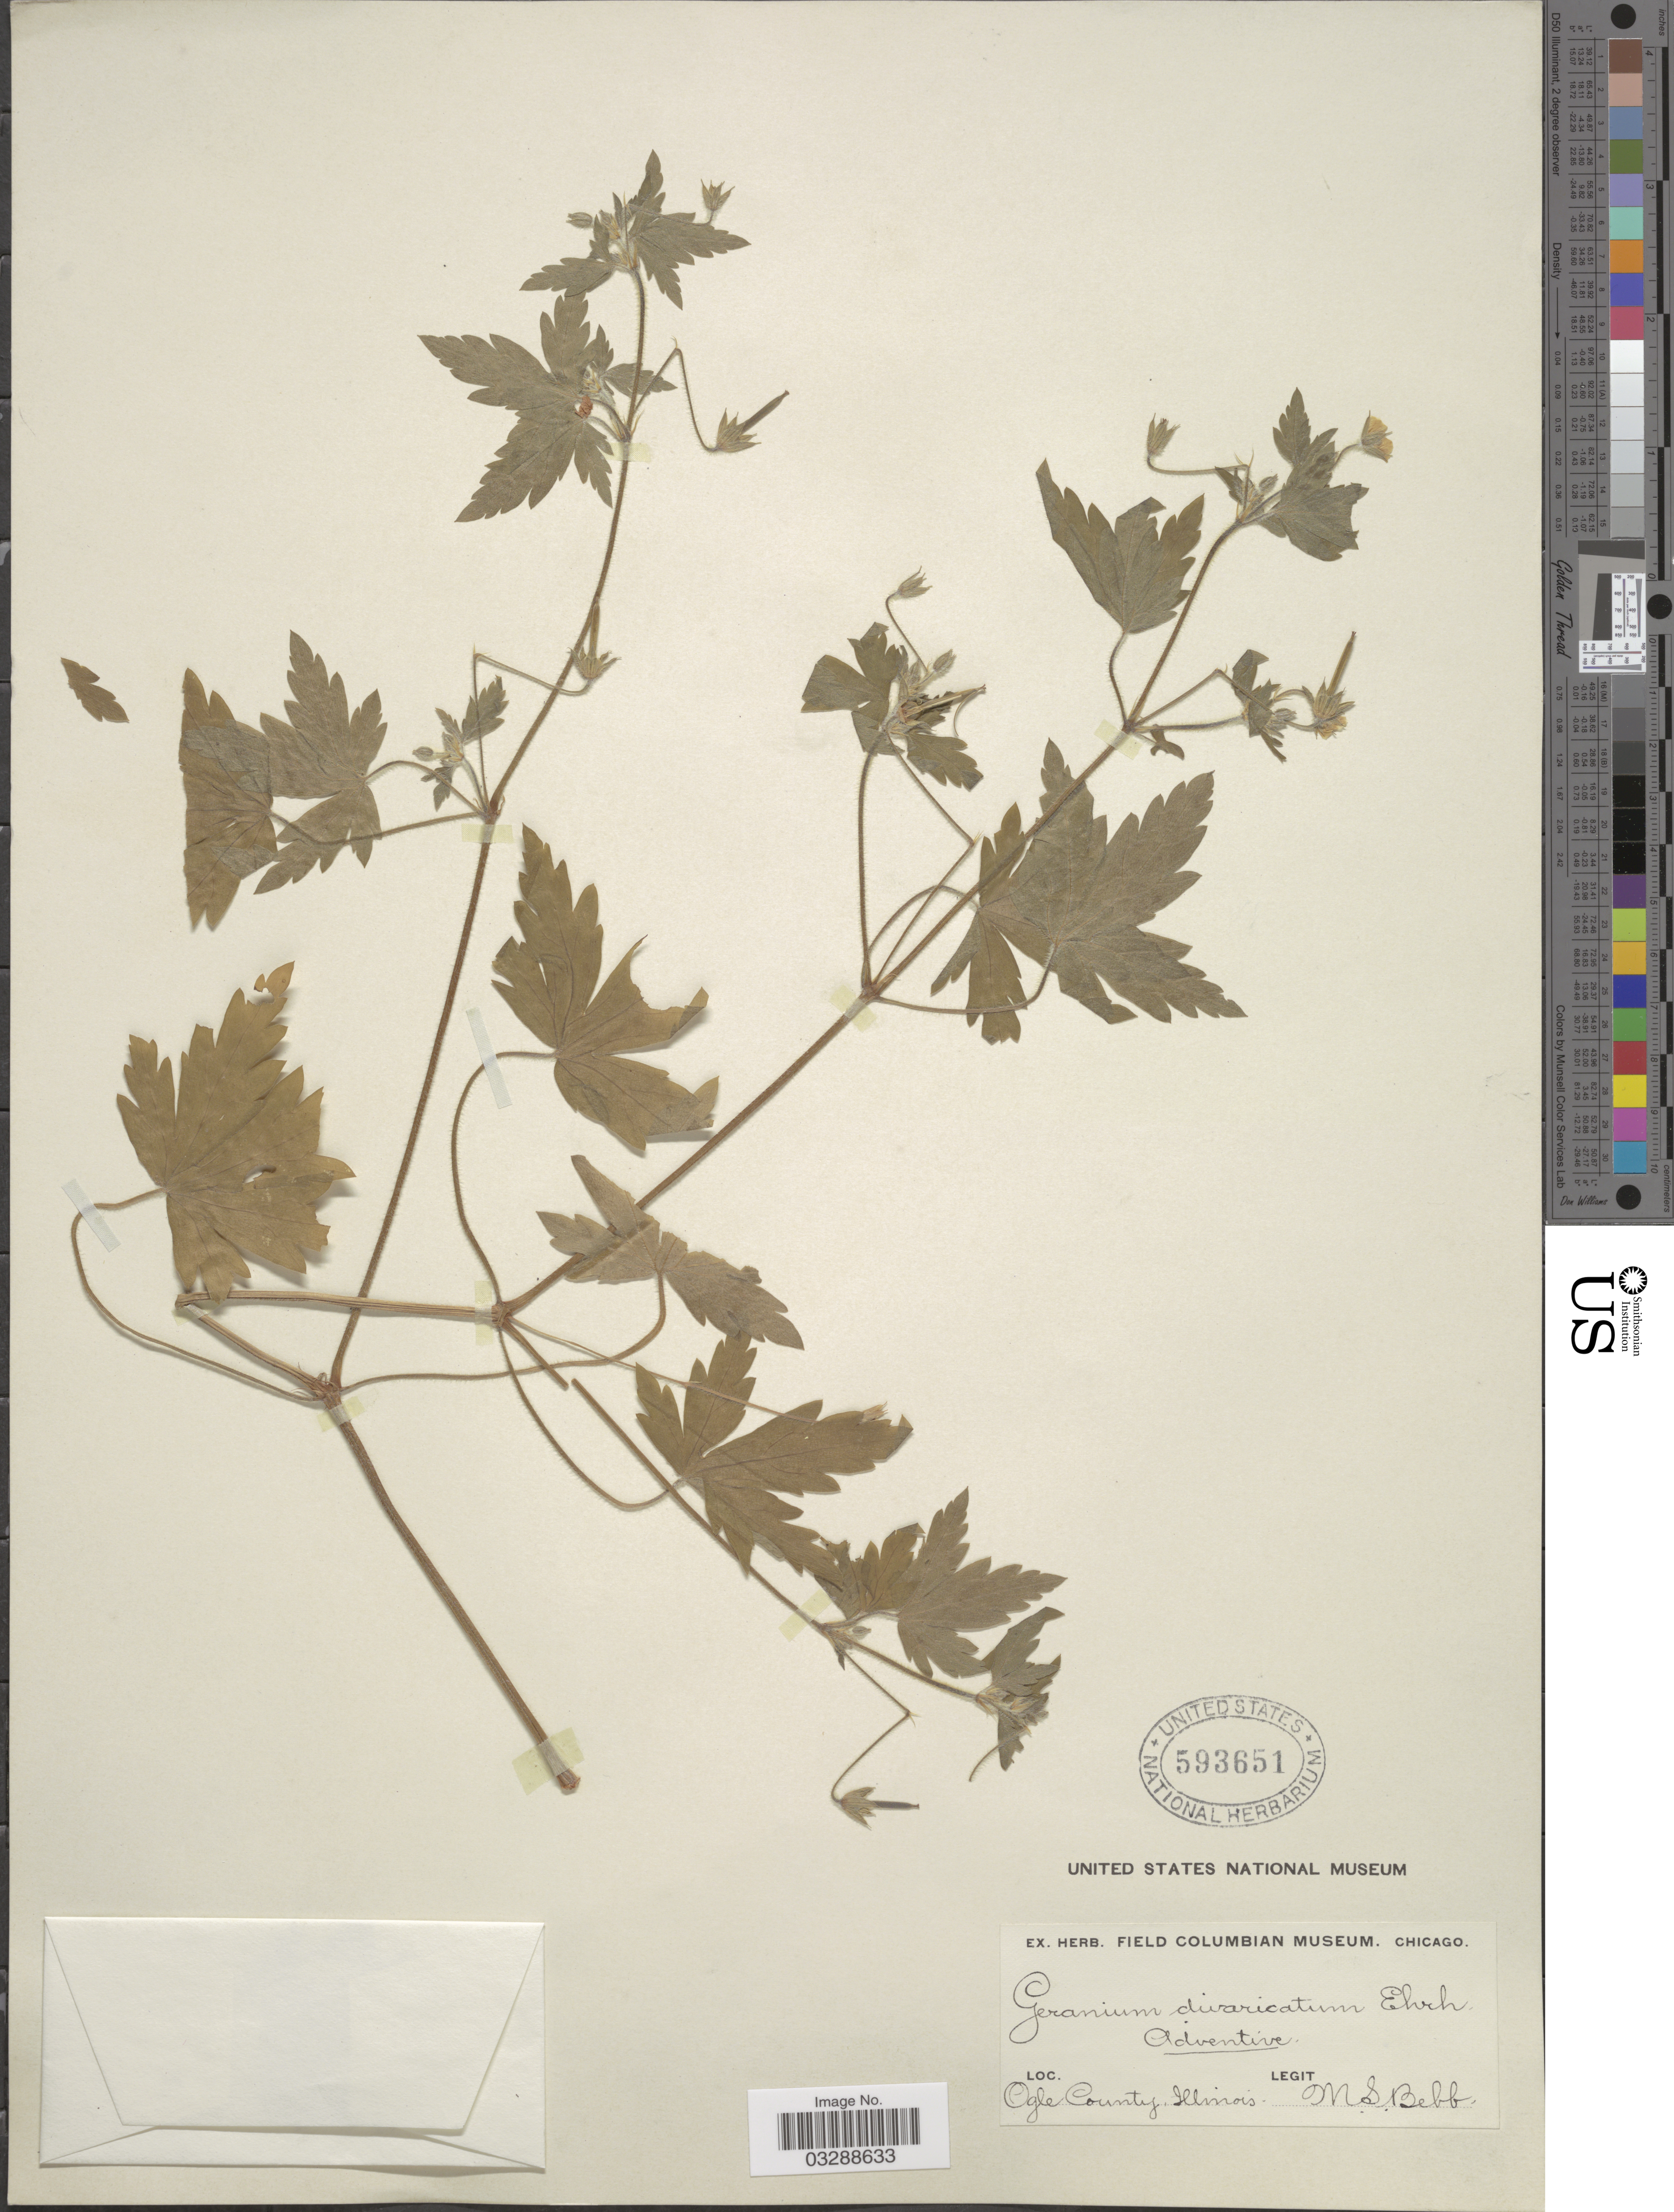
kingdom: Plantae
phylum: Tracheophyta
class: Magnoliopsida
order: Geraniales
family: Geraniaceae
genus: Geranium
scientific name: Geranium divaricatum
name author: Ehrh.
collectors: M. Bebb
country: United States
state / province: Illinois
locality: Ogle County.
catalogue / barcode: US 593651